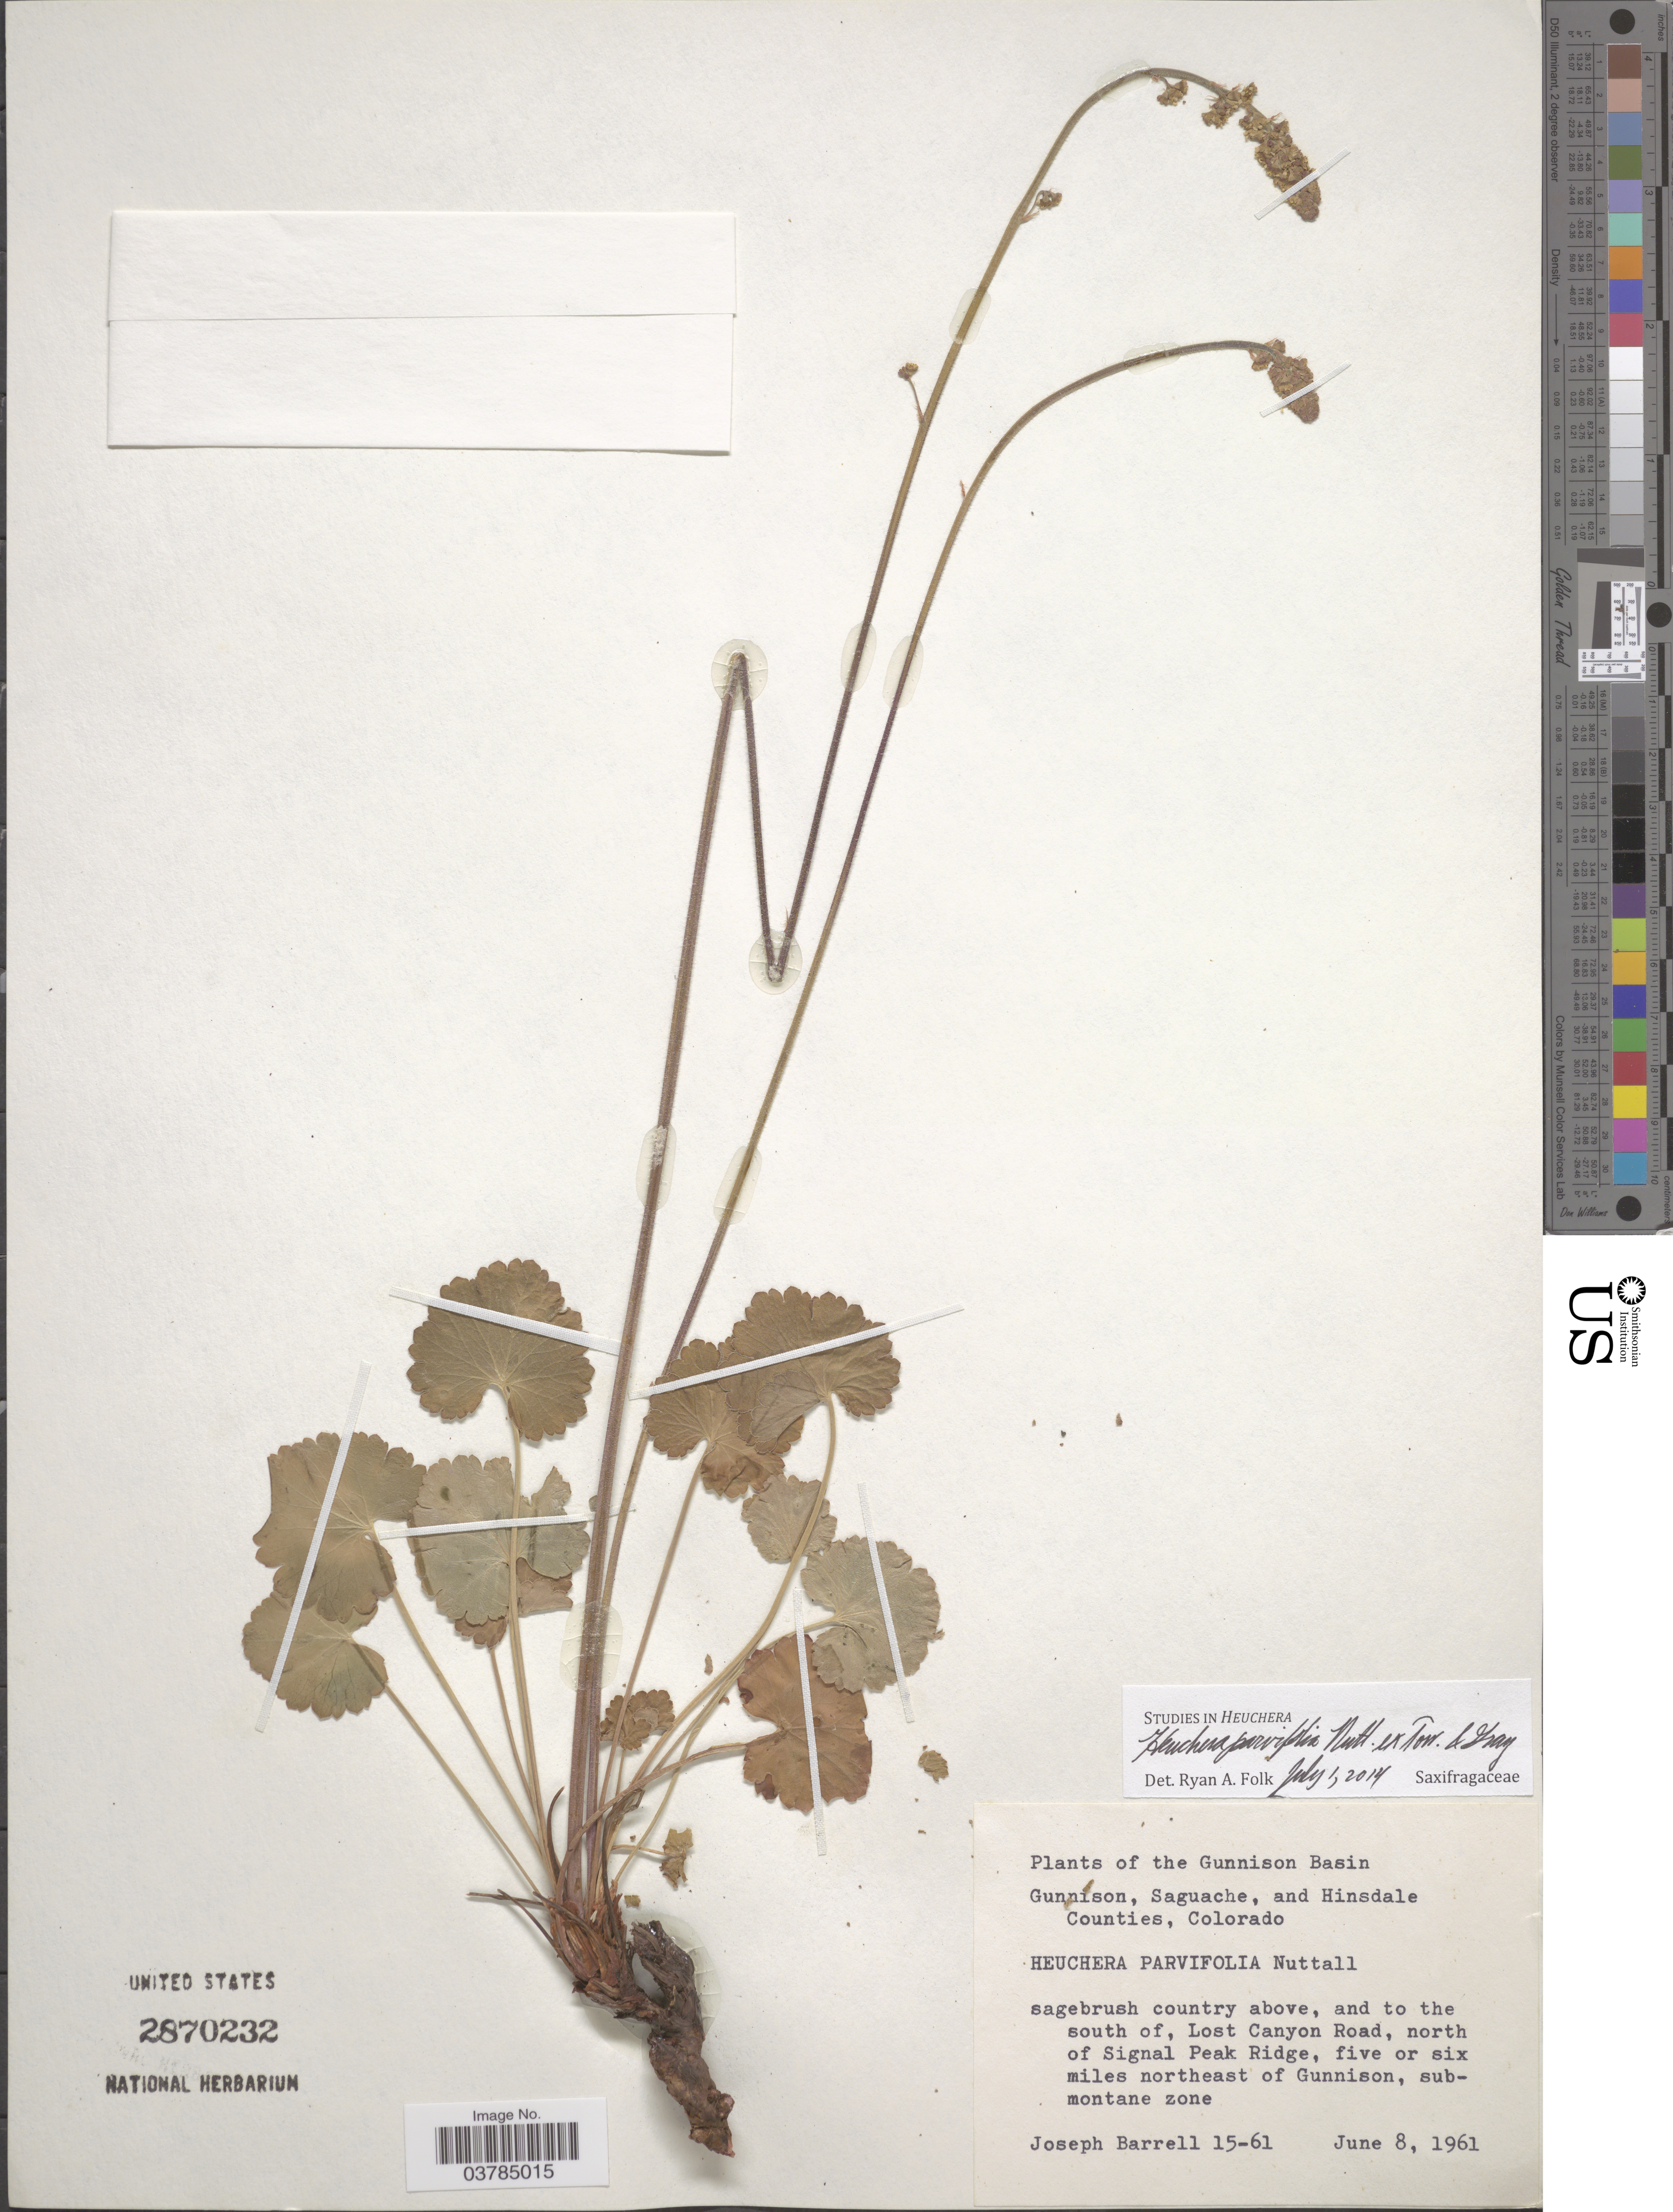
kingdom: Plantae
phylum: Tracheophyta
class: Magnoliopsida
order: Saxifragales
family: Saxifragaceae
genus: Heuchera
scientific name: Heuchera parvifolia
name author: Nutt.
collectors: J. Barrell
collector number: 15-61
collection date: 1961-06-08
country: United States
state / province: Colorado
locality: The Gunnison Basin. Sagebrush country above, and to the south of, Lost Canyon Road, north of Signal Peak Ridge, five or six miles northeast of Gunnison, submontane zone.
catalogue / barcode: US 2870232